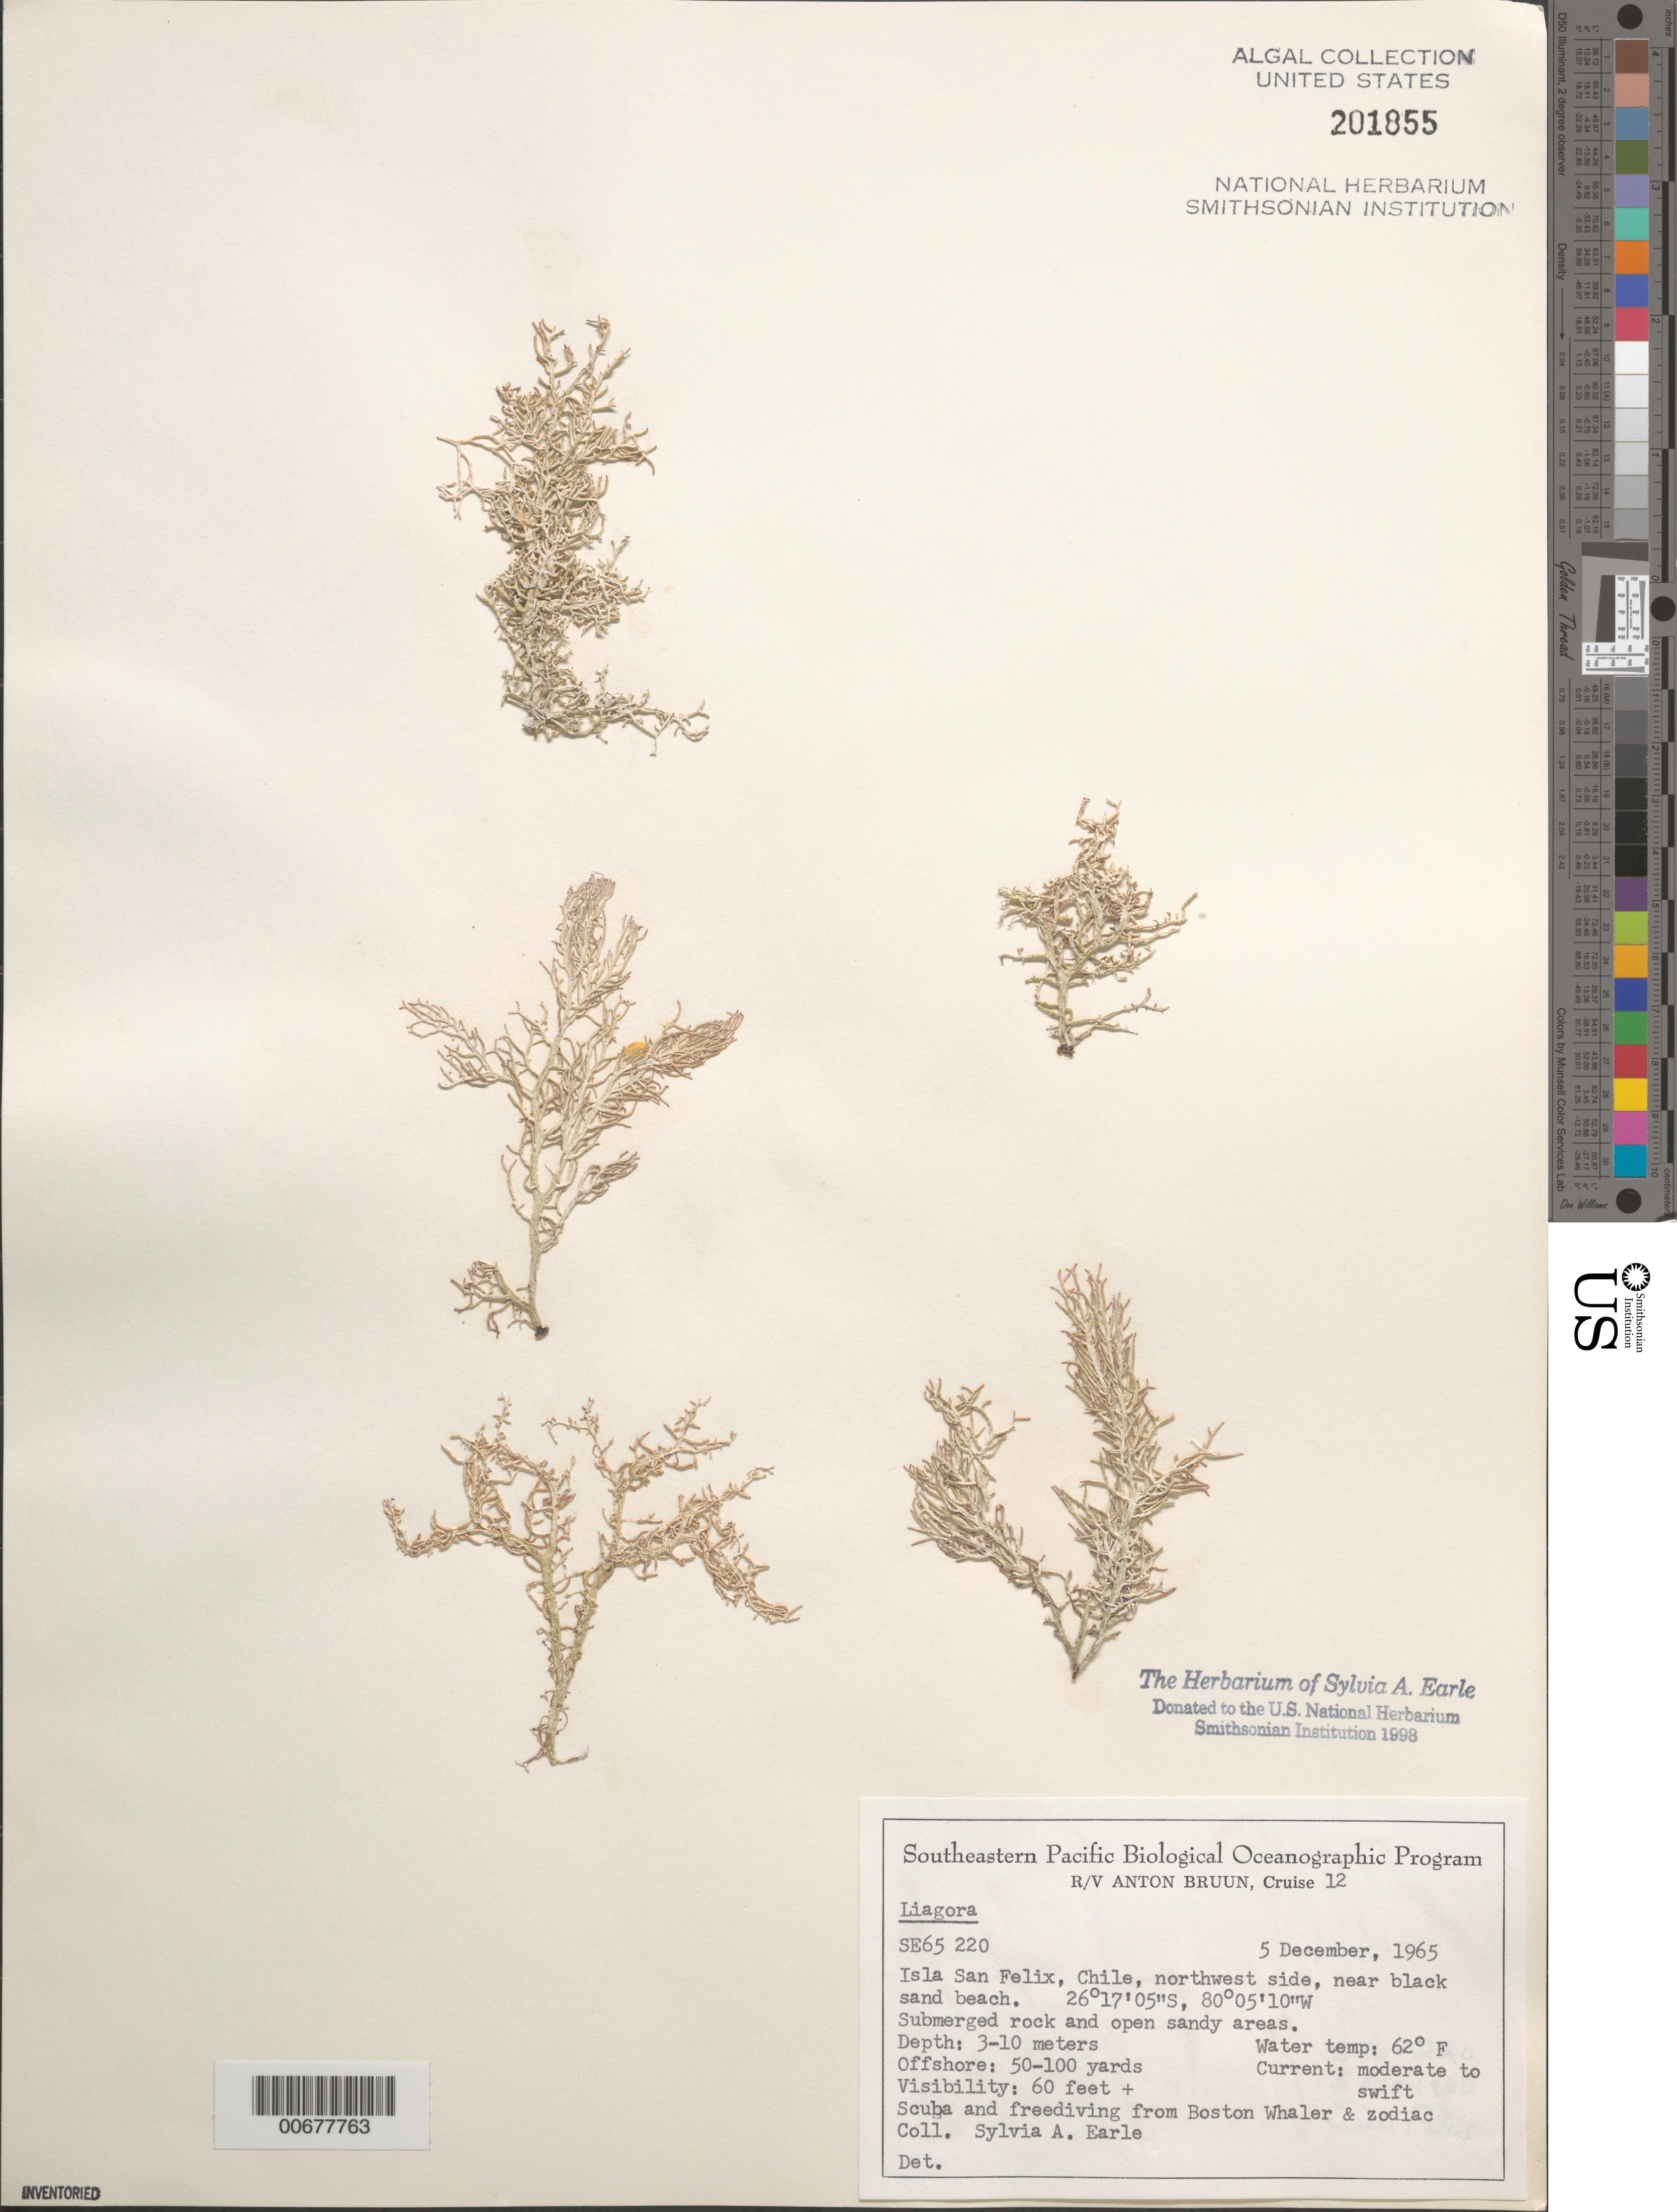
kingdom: Plantae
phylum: Rhodophyta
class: Florideophyceae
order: Nemaliales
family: Liagoraceae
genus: Liagora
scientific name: Liagora sp.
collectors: S. A. Earle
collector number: SE 65220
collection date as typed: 05 Dec 1965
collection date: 1965-12-05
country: Chile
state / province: Atacama (III)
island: Isla San Felix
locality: Near black sand beach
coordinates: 26 17' 05" S, 80 05' 10" W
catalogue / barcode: US 201855